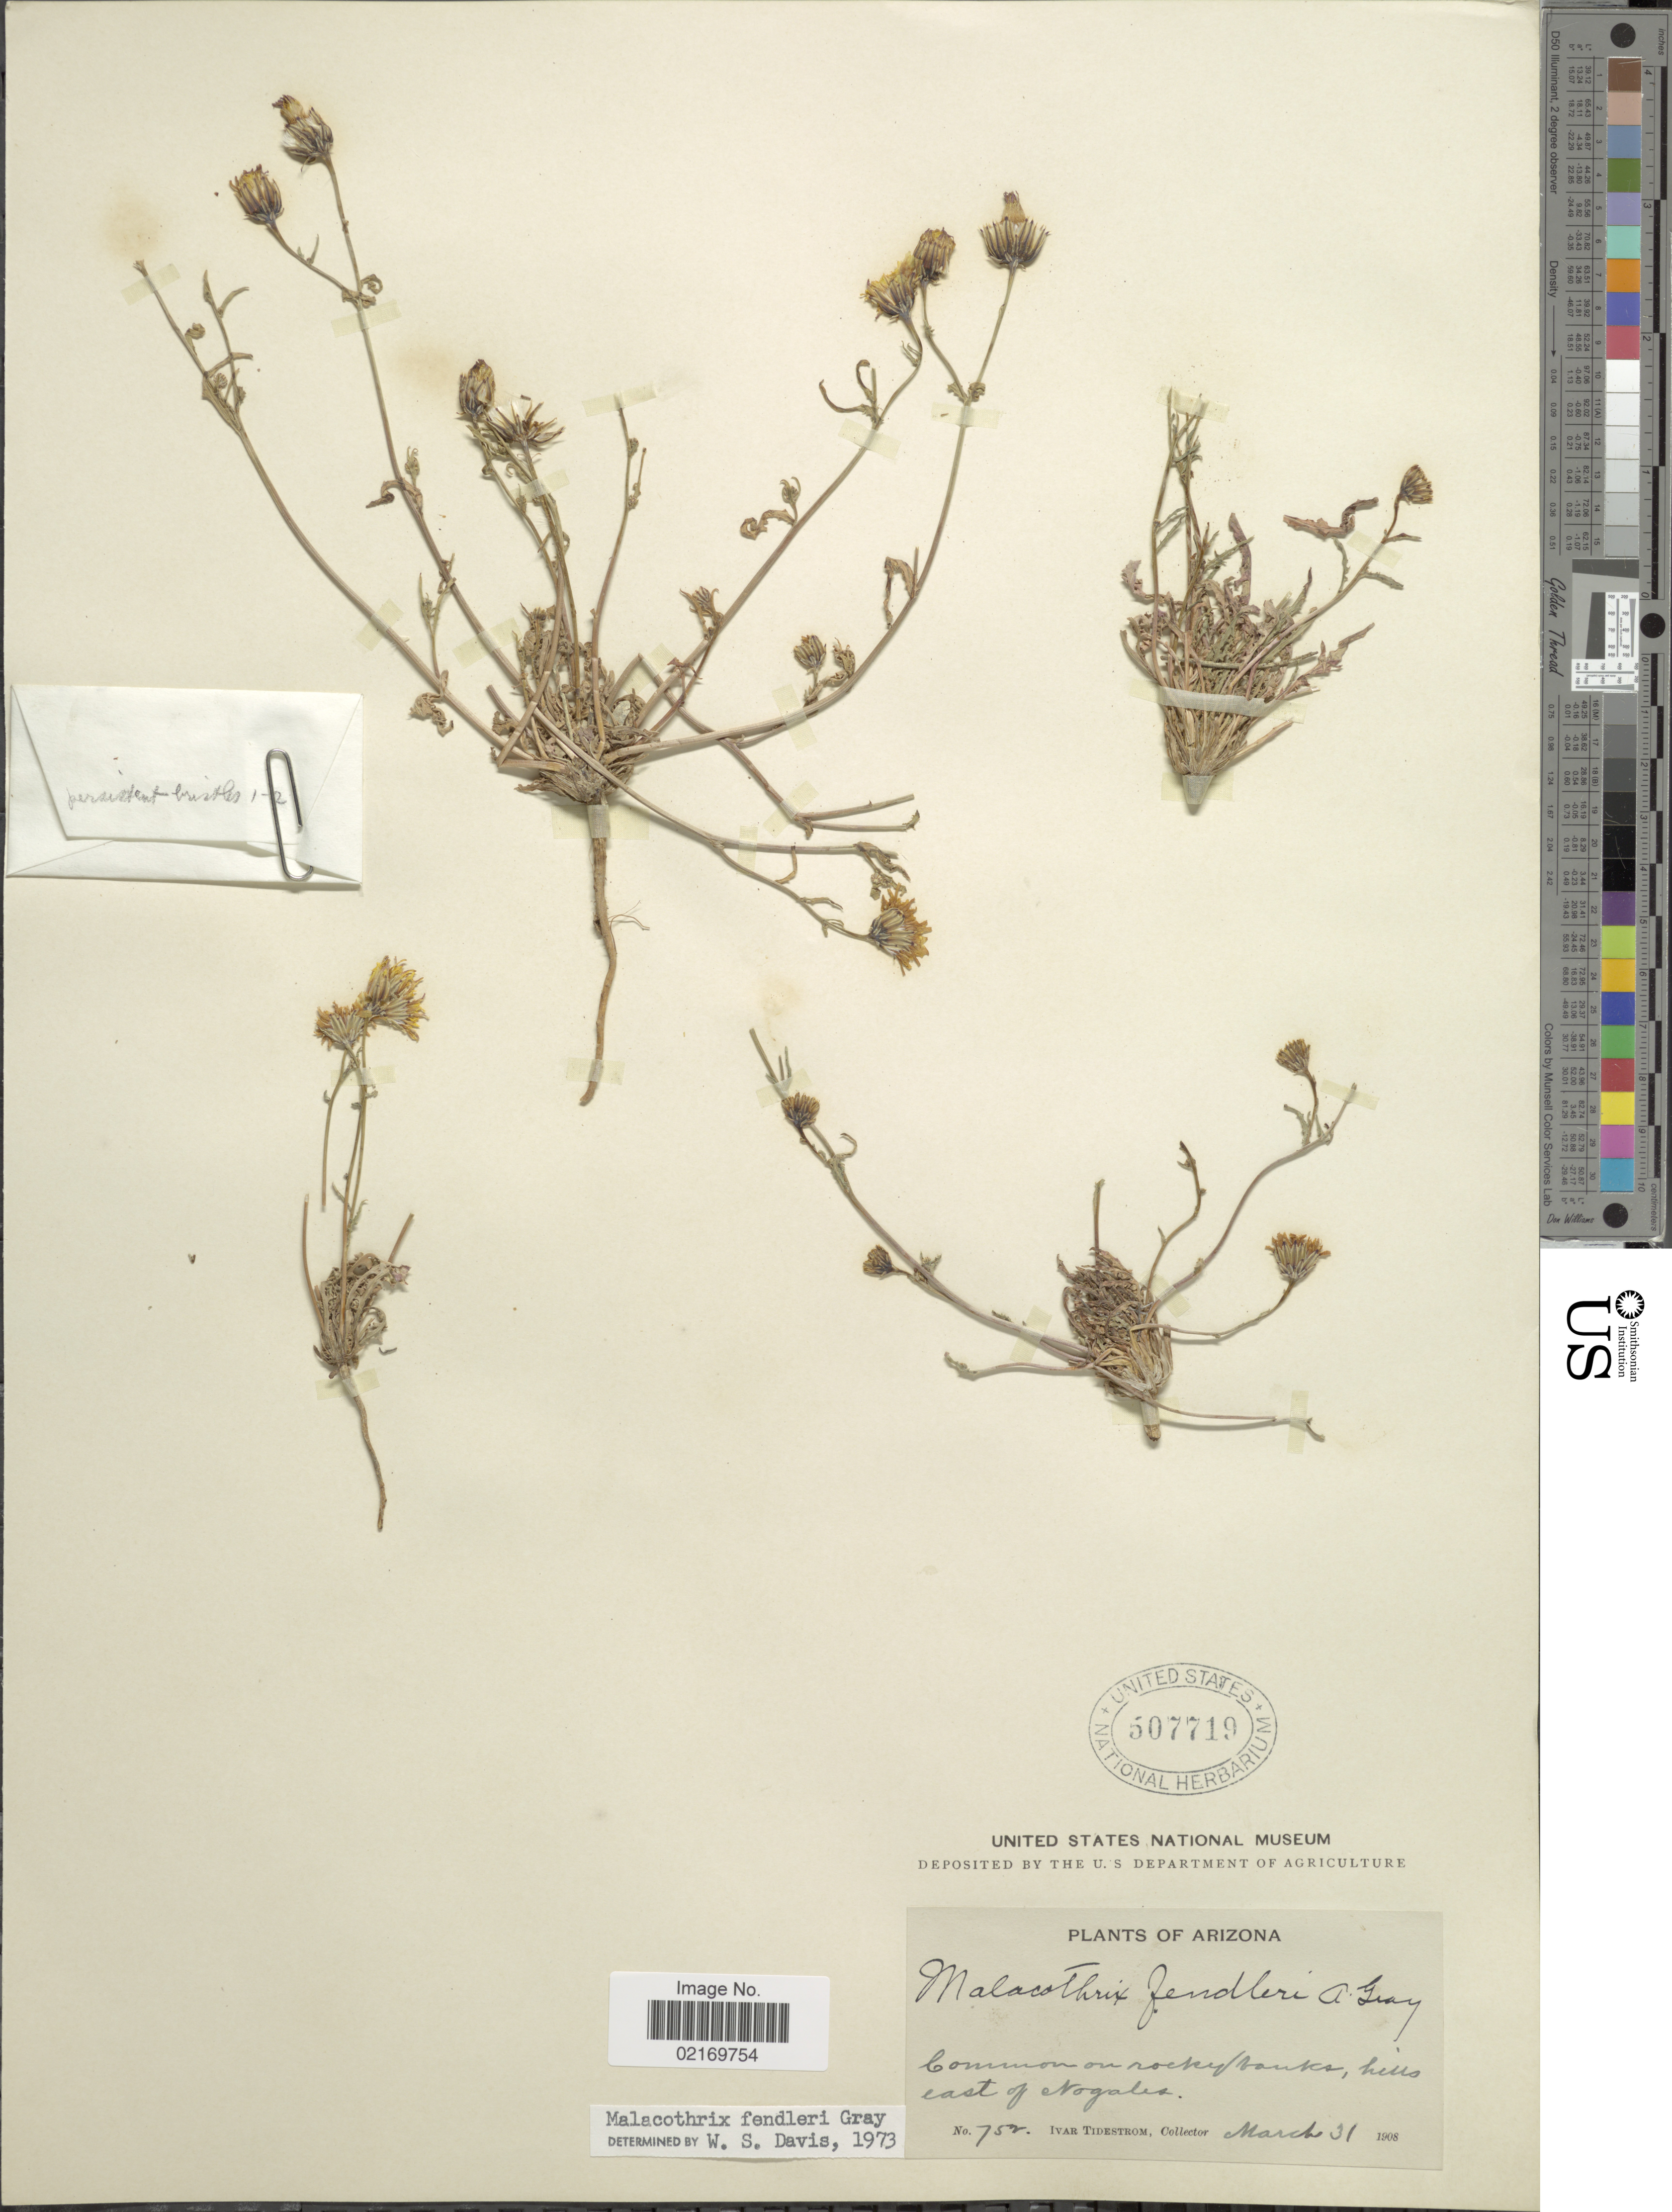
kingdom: Plantae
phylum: Tracheophyta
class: Magnoliopsida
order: Asterales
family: Asteraceae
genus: Malacothrix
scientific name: Malacothrix fendleri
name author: A. Gray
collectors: I. F. Tidestrom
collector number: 752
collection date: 1908-03-31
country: United States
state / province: Arizona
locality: Hills east of Nogales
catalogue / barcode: US 507719